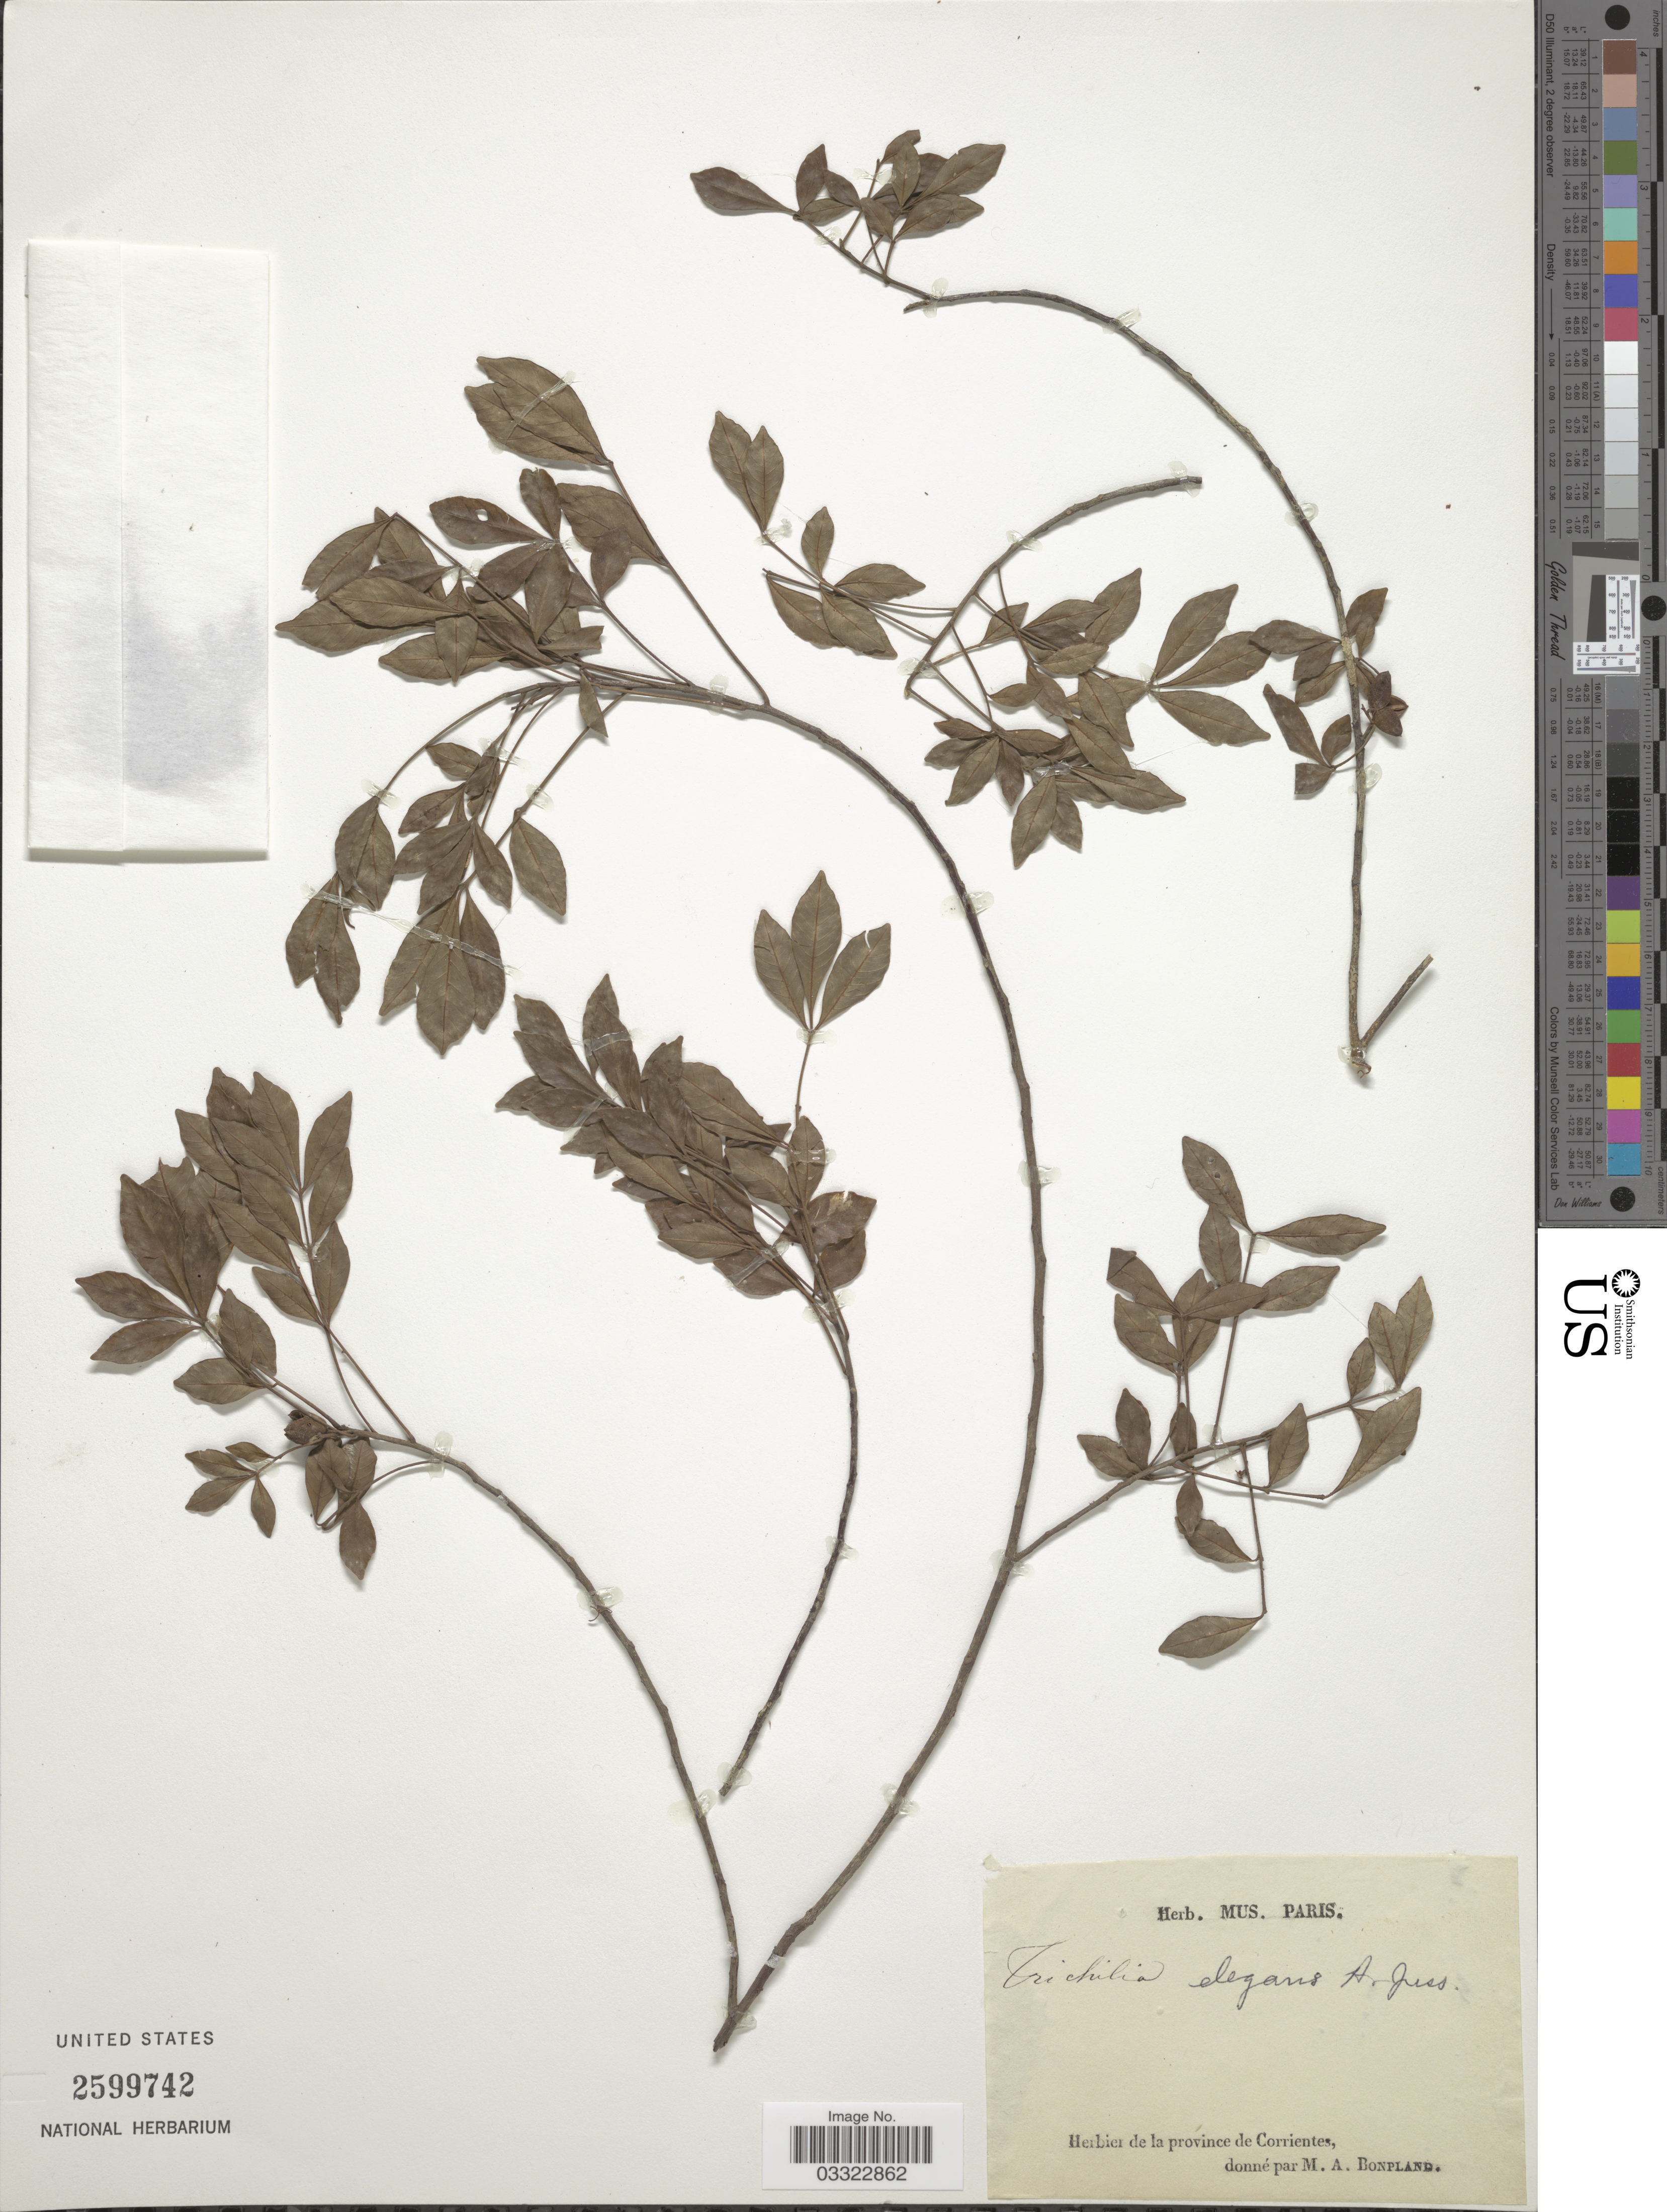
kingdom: Plantae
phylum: Tracheophyta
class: Magnoliopsida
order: Sapindales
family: Meliaceae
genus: Trichilia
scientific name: Trichilia elegans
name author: A. Juss.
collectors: M. Bonpland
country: Argentina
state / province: Corrientes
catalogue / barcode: US 2599742